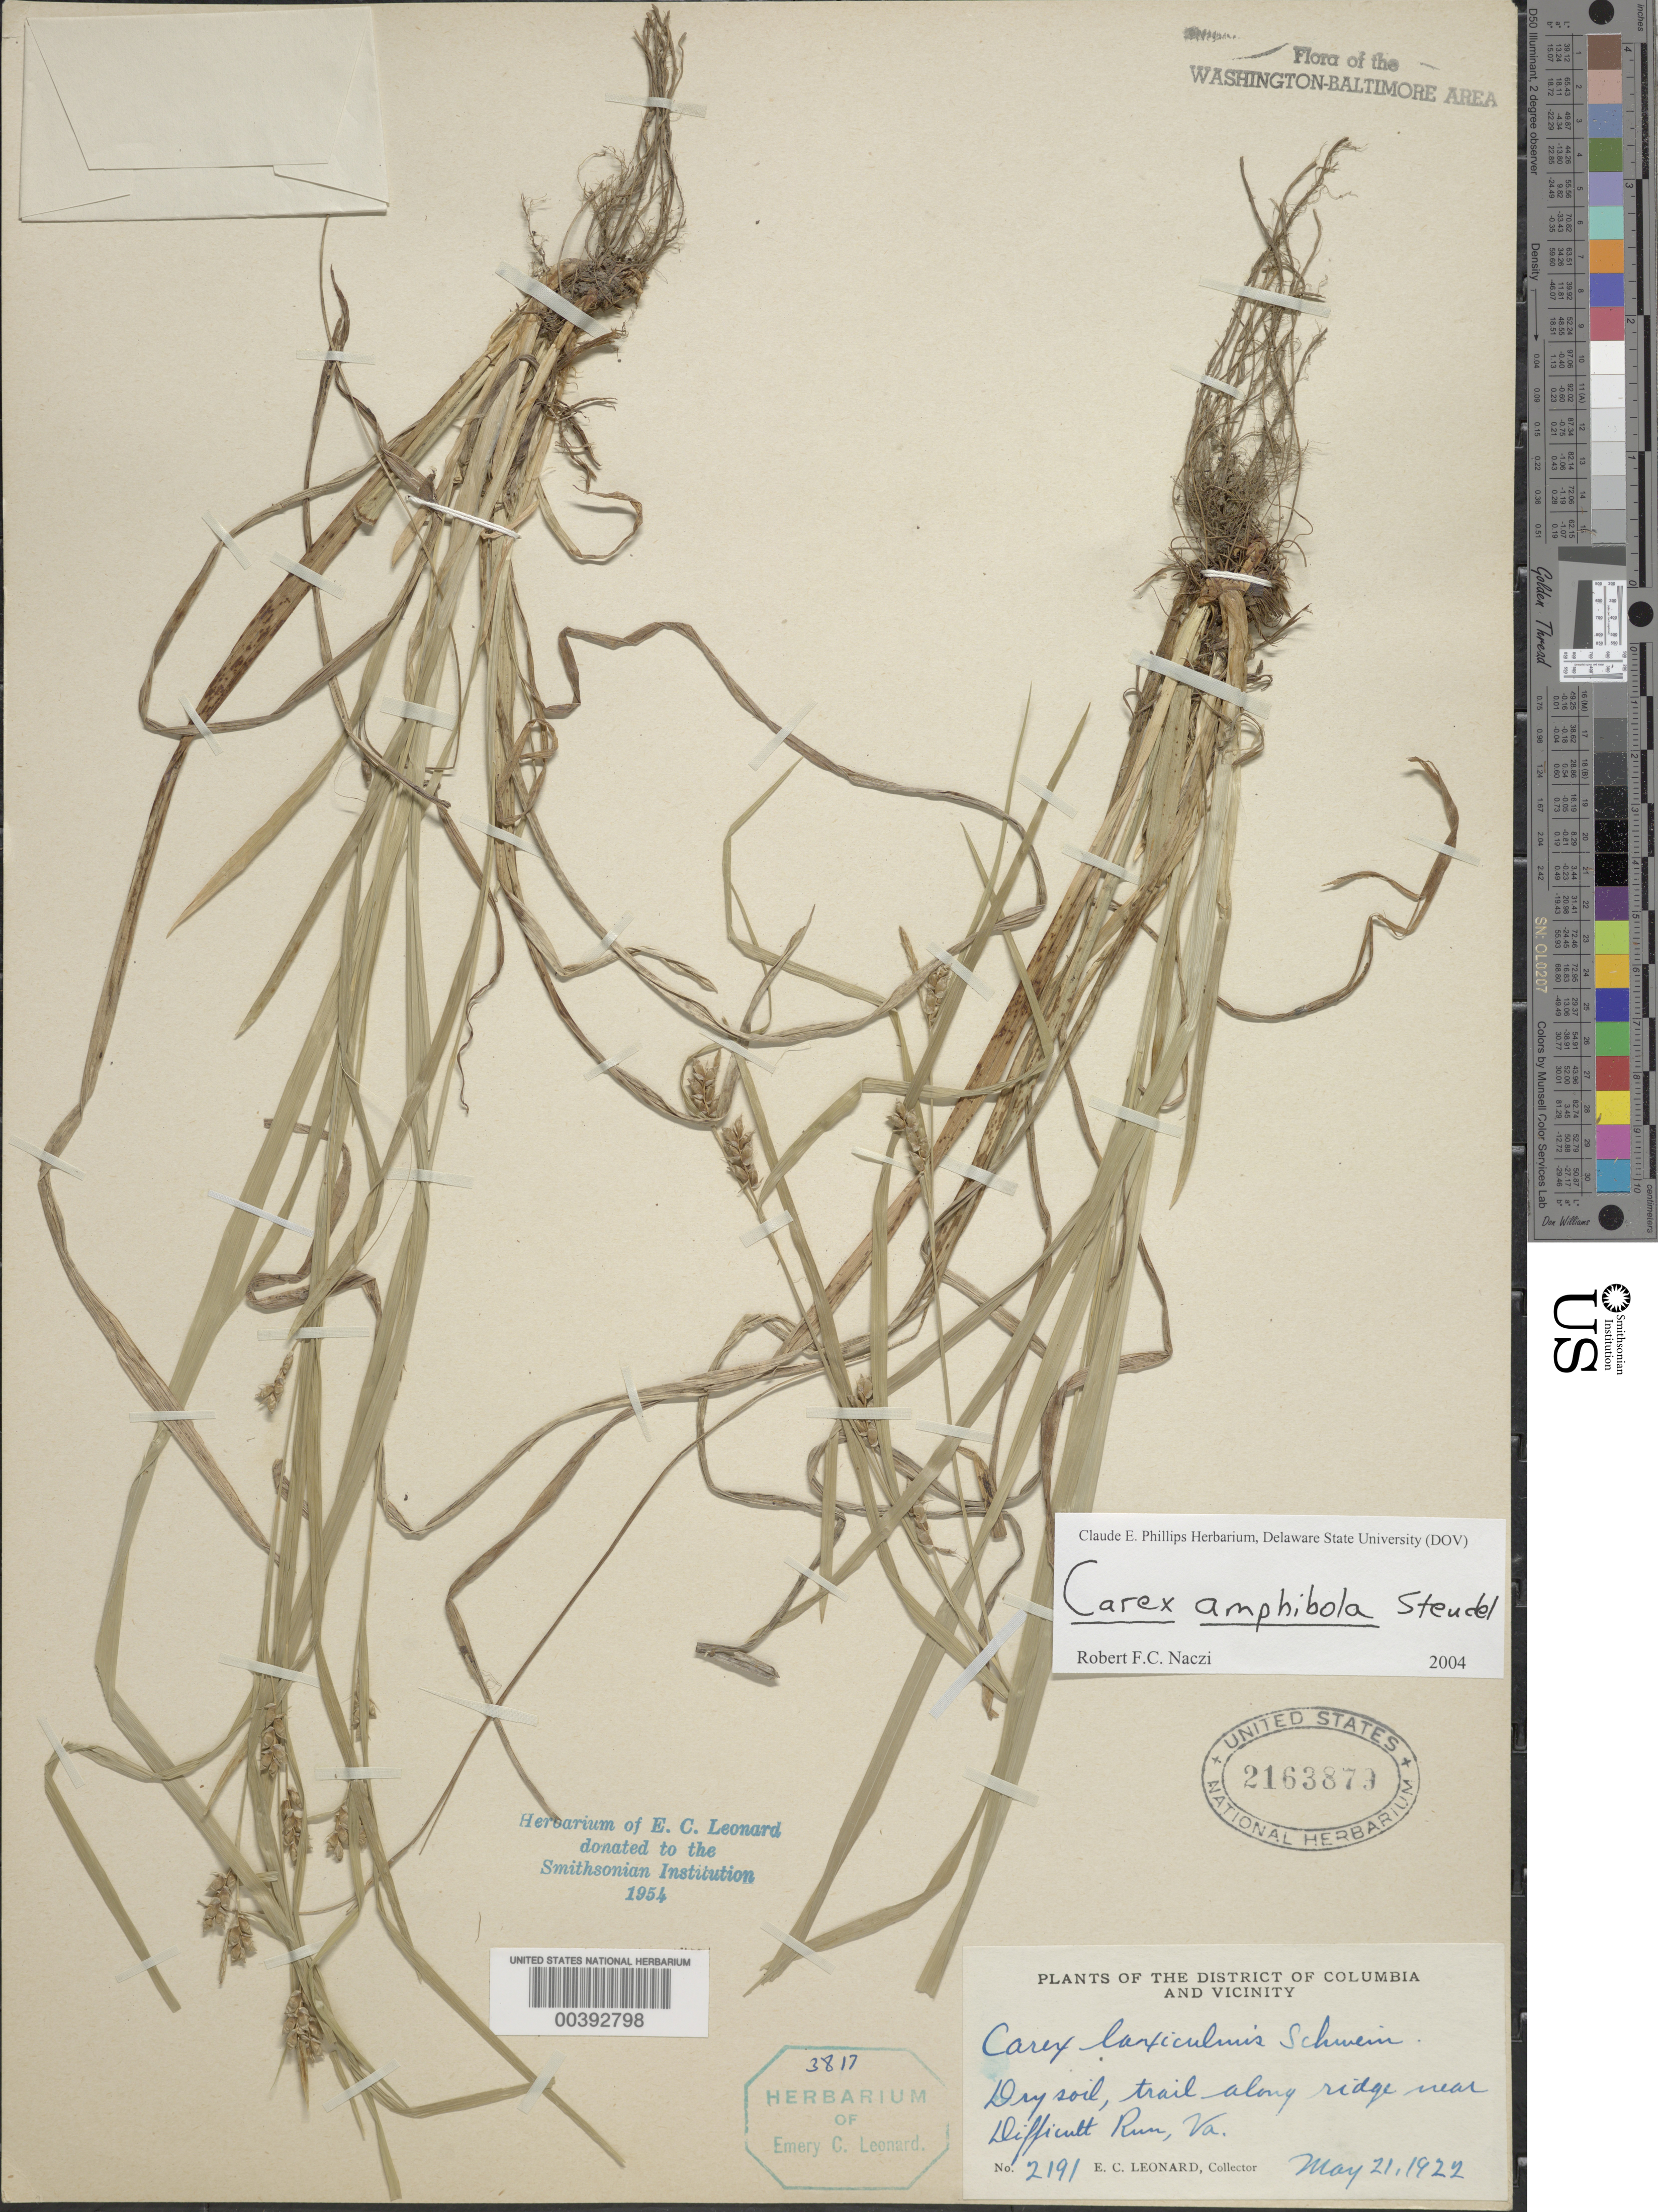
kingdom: Plantae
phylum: Tracheophyta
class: Liliopsida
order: Poales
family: Cyperaceae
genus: Carex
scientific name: Carex amphibola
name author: Steud.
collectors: E. C. Leonard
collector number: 2191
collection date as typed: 21 May 1922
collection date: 1922-05-21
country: United States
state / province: Virginia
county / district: Fairfax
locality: Difficult Run C. & O. Canal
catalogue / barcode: US 2163879